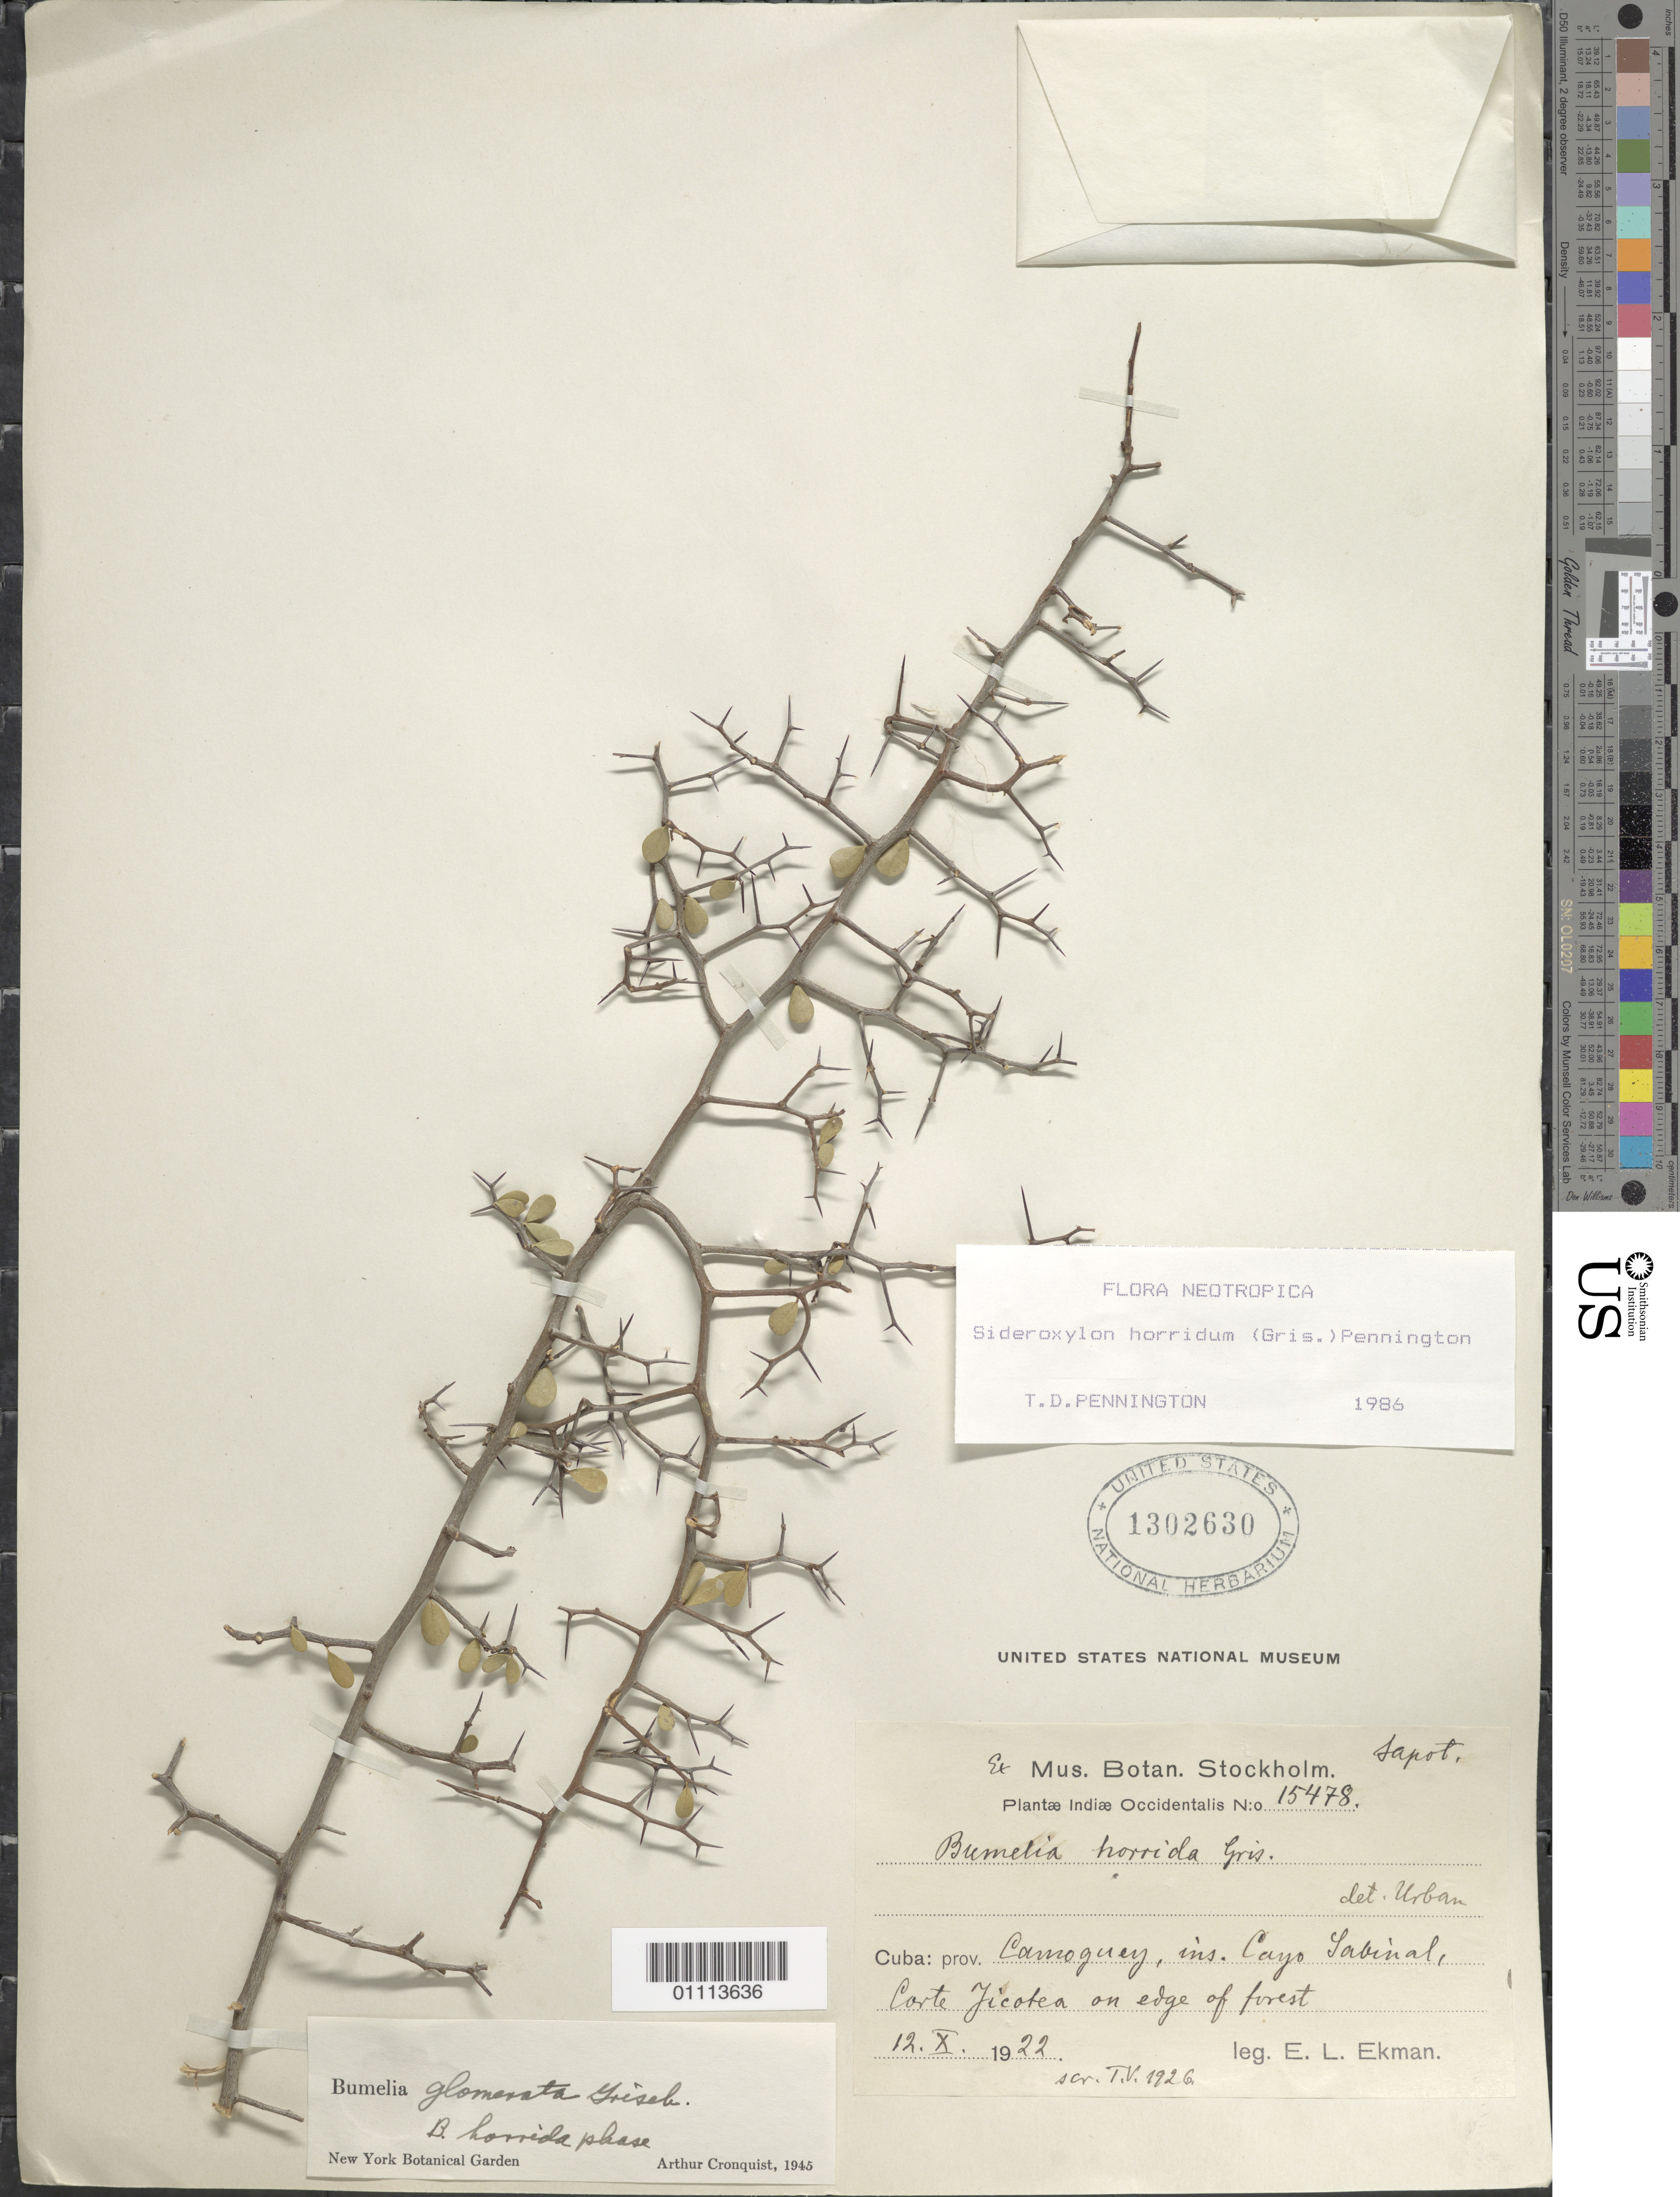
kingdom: Plantae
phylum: Tracheophyta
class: Magnoliopsida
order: Ericales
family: Sapotaceae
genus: Sideroxylon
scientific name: Sideroxylon horridum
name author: (Griseb.) T.D. Penn.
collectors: E. L. Ekman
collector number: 15478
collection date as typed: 12 Oct 1922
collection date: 1922-10-12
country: Cuba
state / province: Camagüey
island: Cuba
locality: Cayo Sabinal, Corte Jicotea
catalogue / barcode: US 1302630